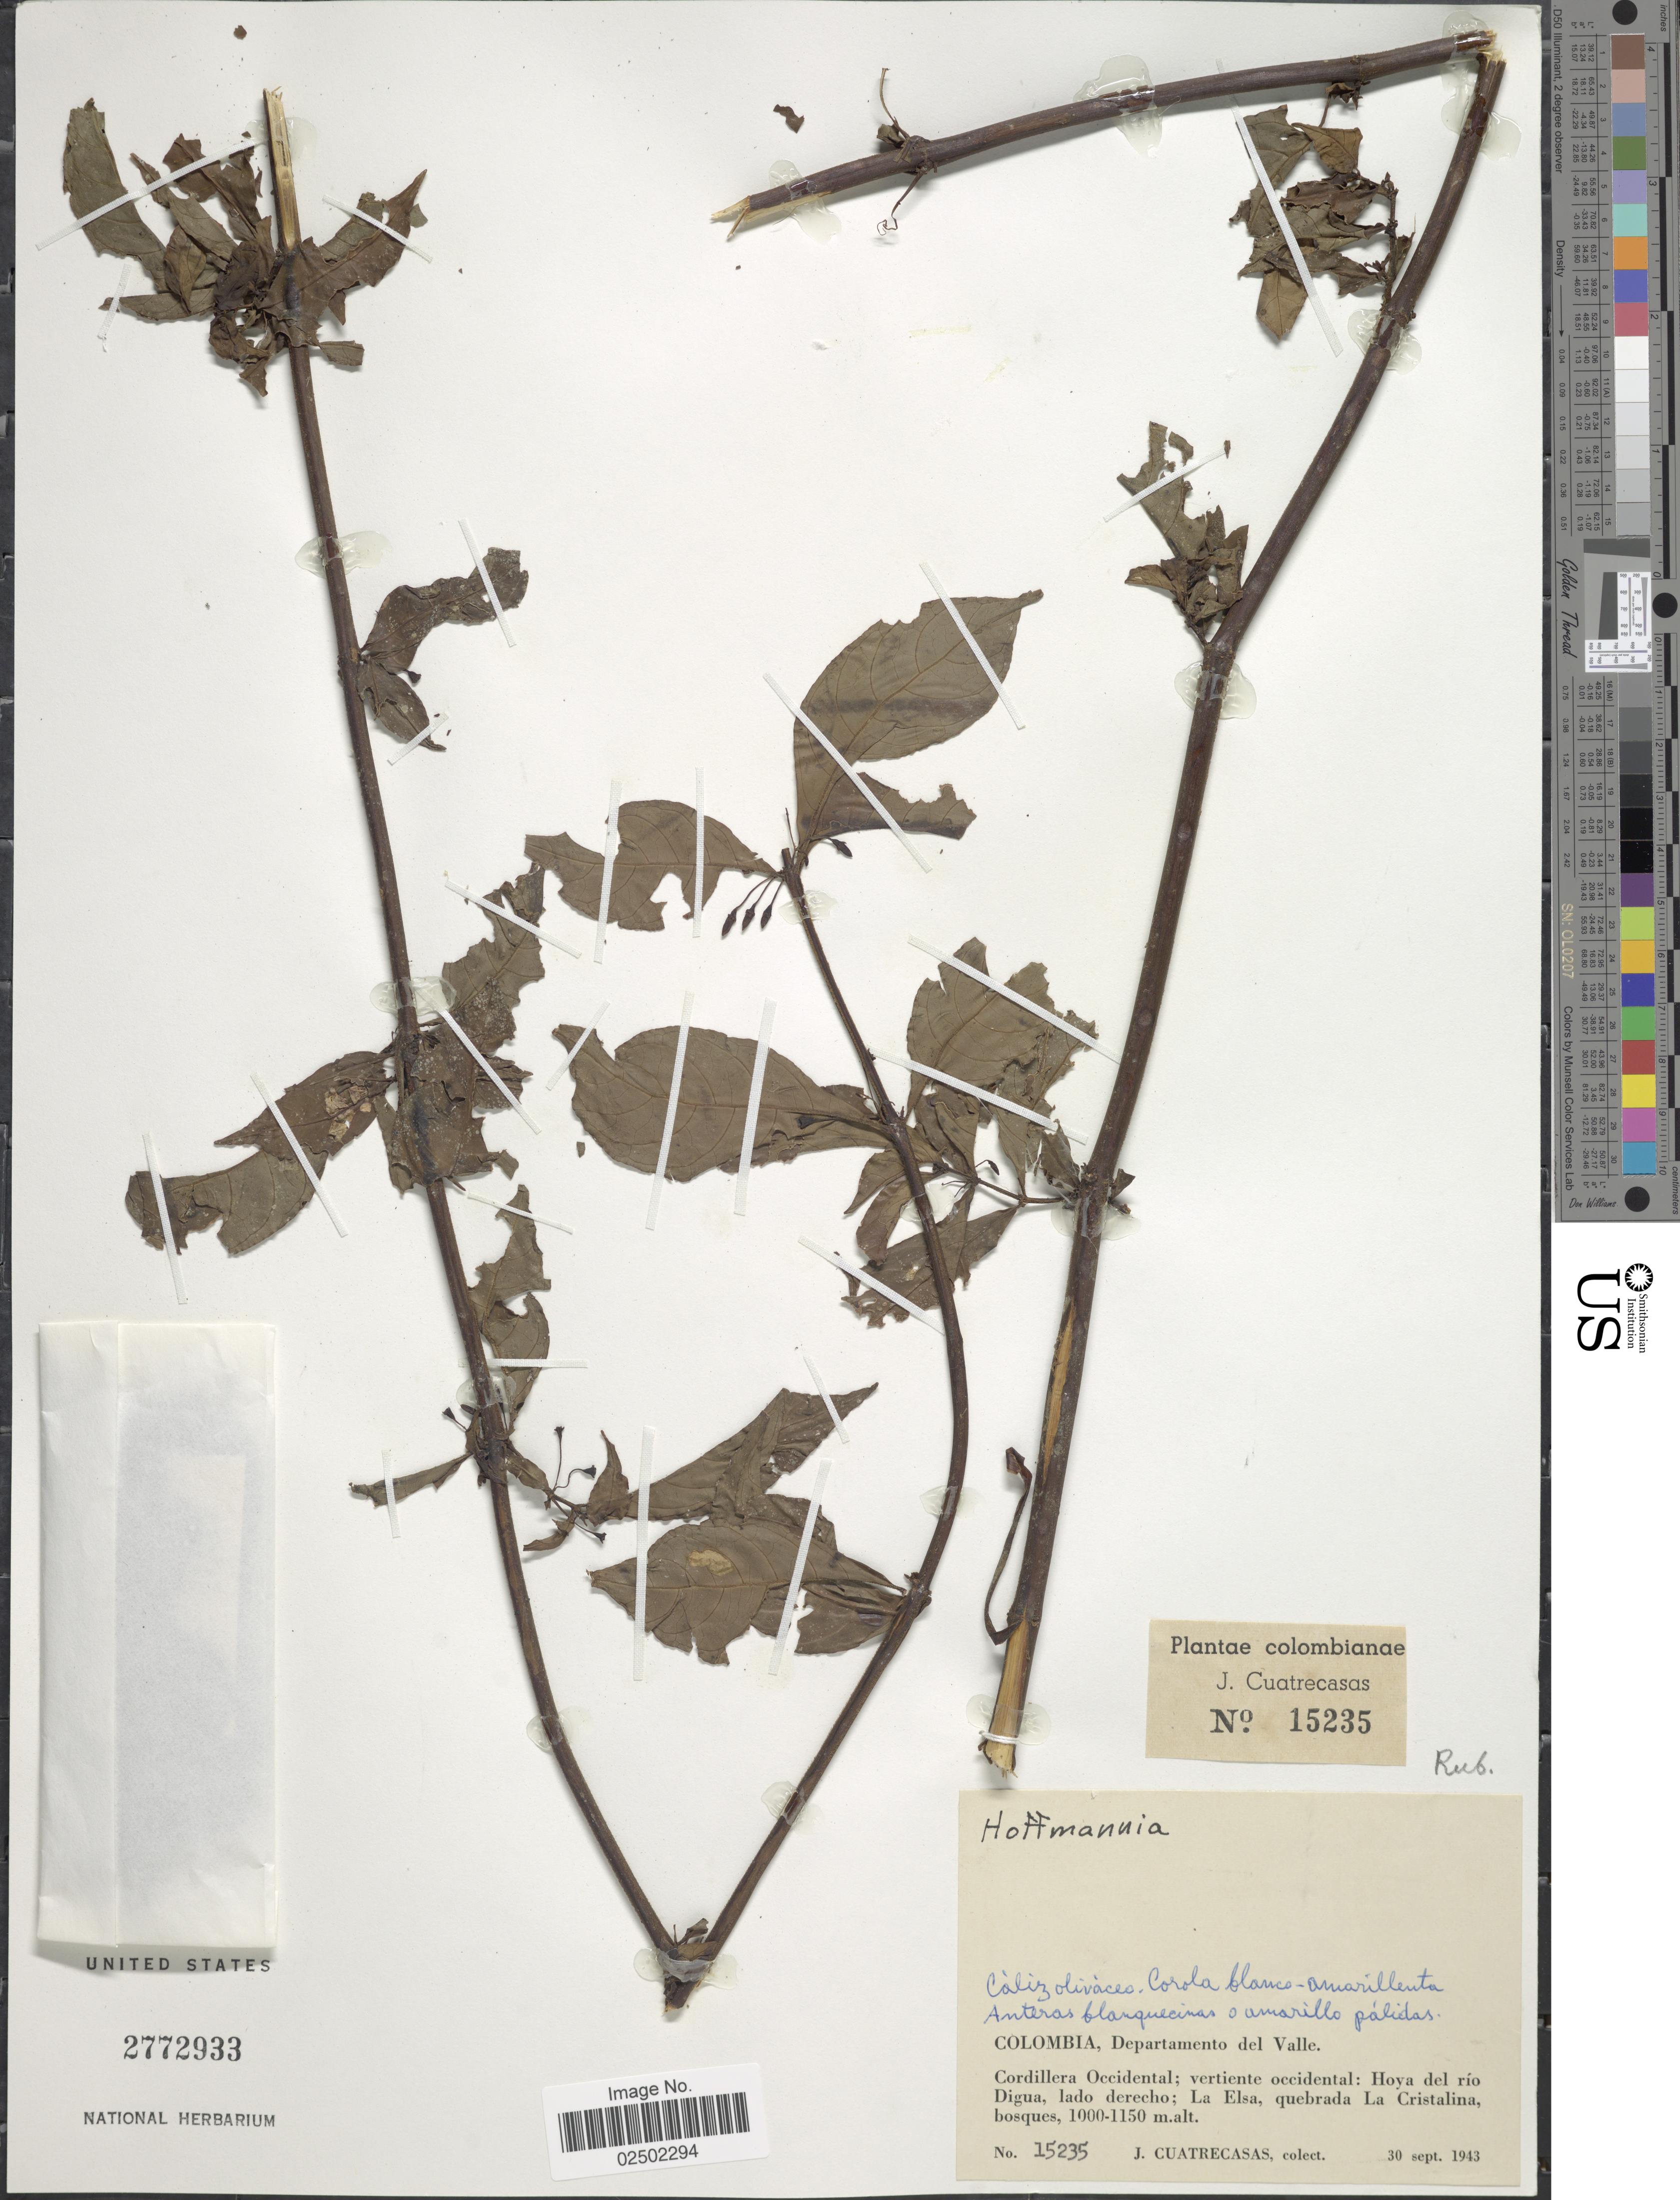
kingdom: Plantae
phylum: Tracheophyta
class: Magnoliopsida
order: Gentianales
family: Rubiaceae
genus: Hoffmannia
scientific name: Hoffmannia sp.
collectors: J. Cuatrecasas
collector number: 15235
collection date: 1943-09-30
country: Colombia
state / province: Valle del Cauca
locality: Colombia, Departamento del Valle, Cordillera Occidental: vertiente occidental: Hoya del rio Digua, lado derecho, La Elsa, quebrada La Cristalina, bosques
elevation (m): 1000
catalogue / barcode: US 2772933